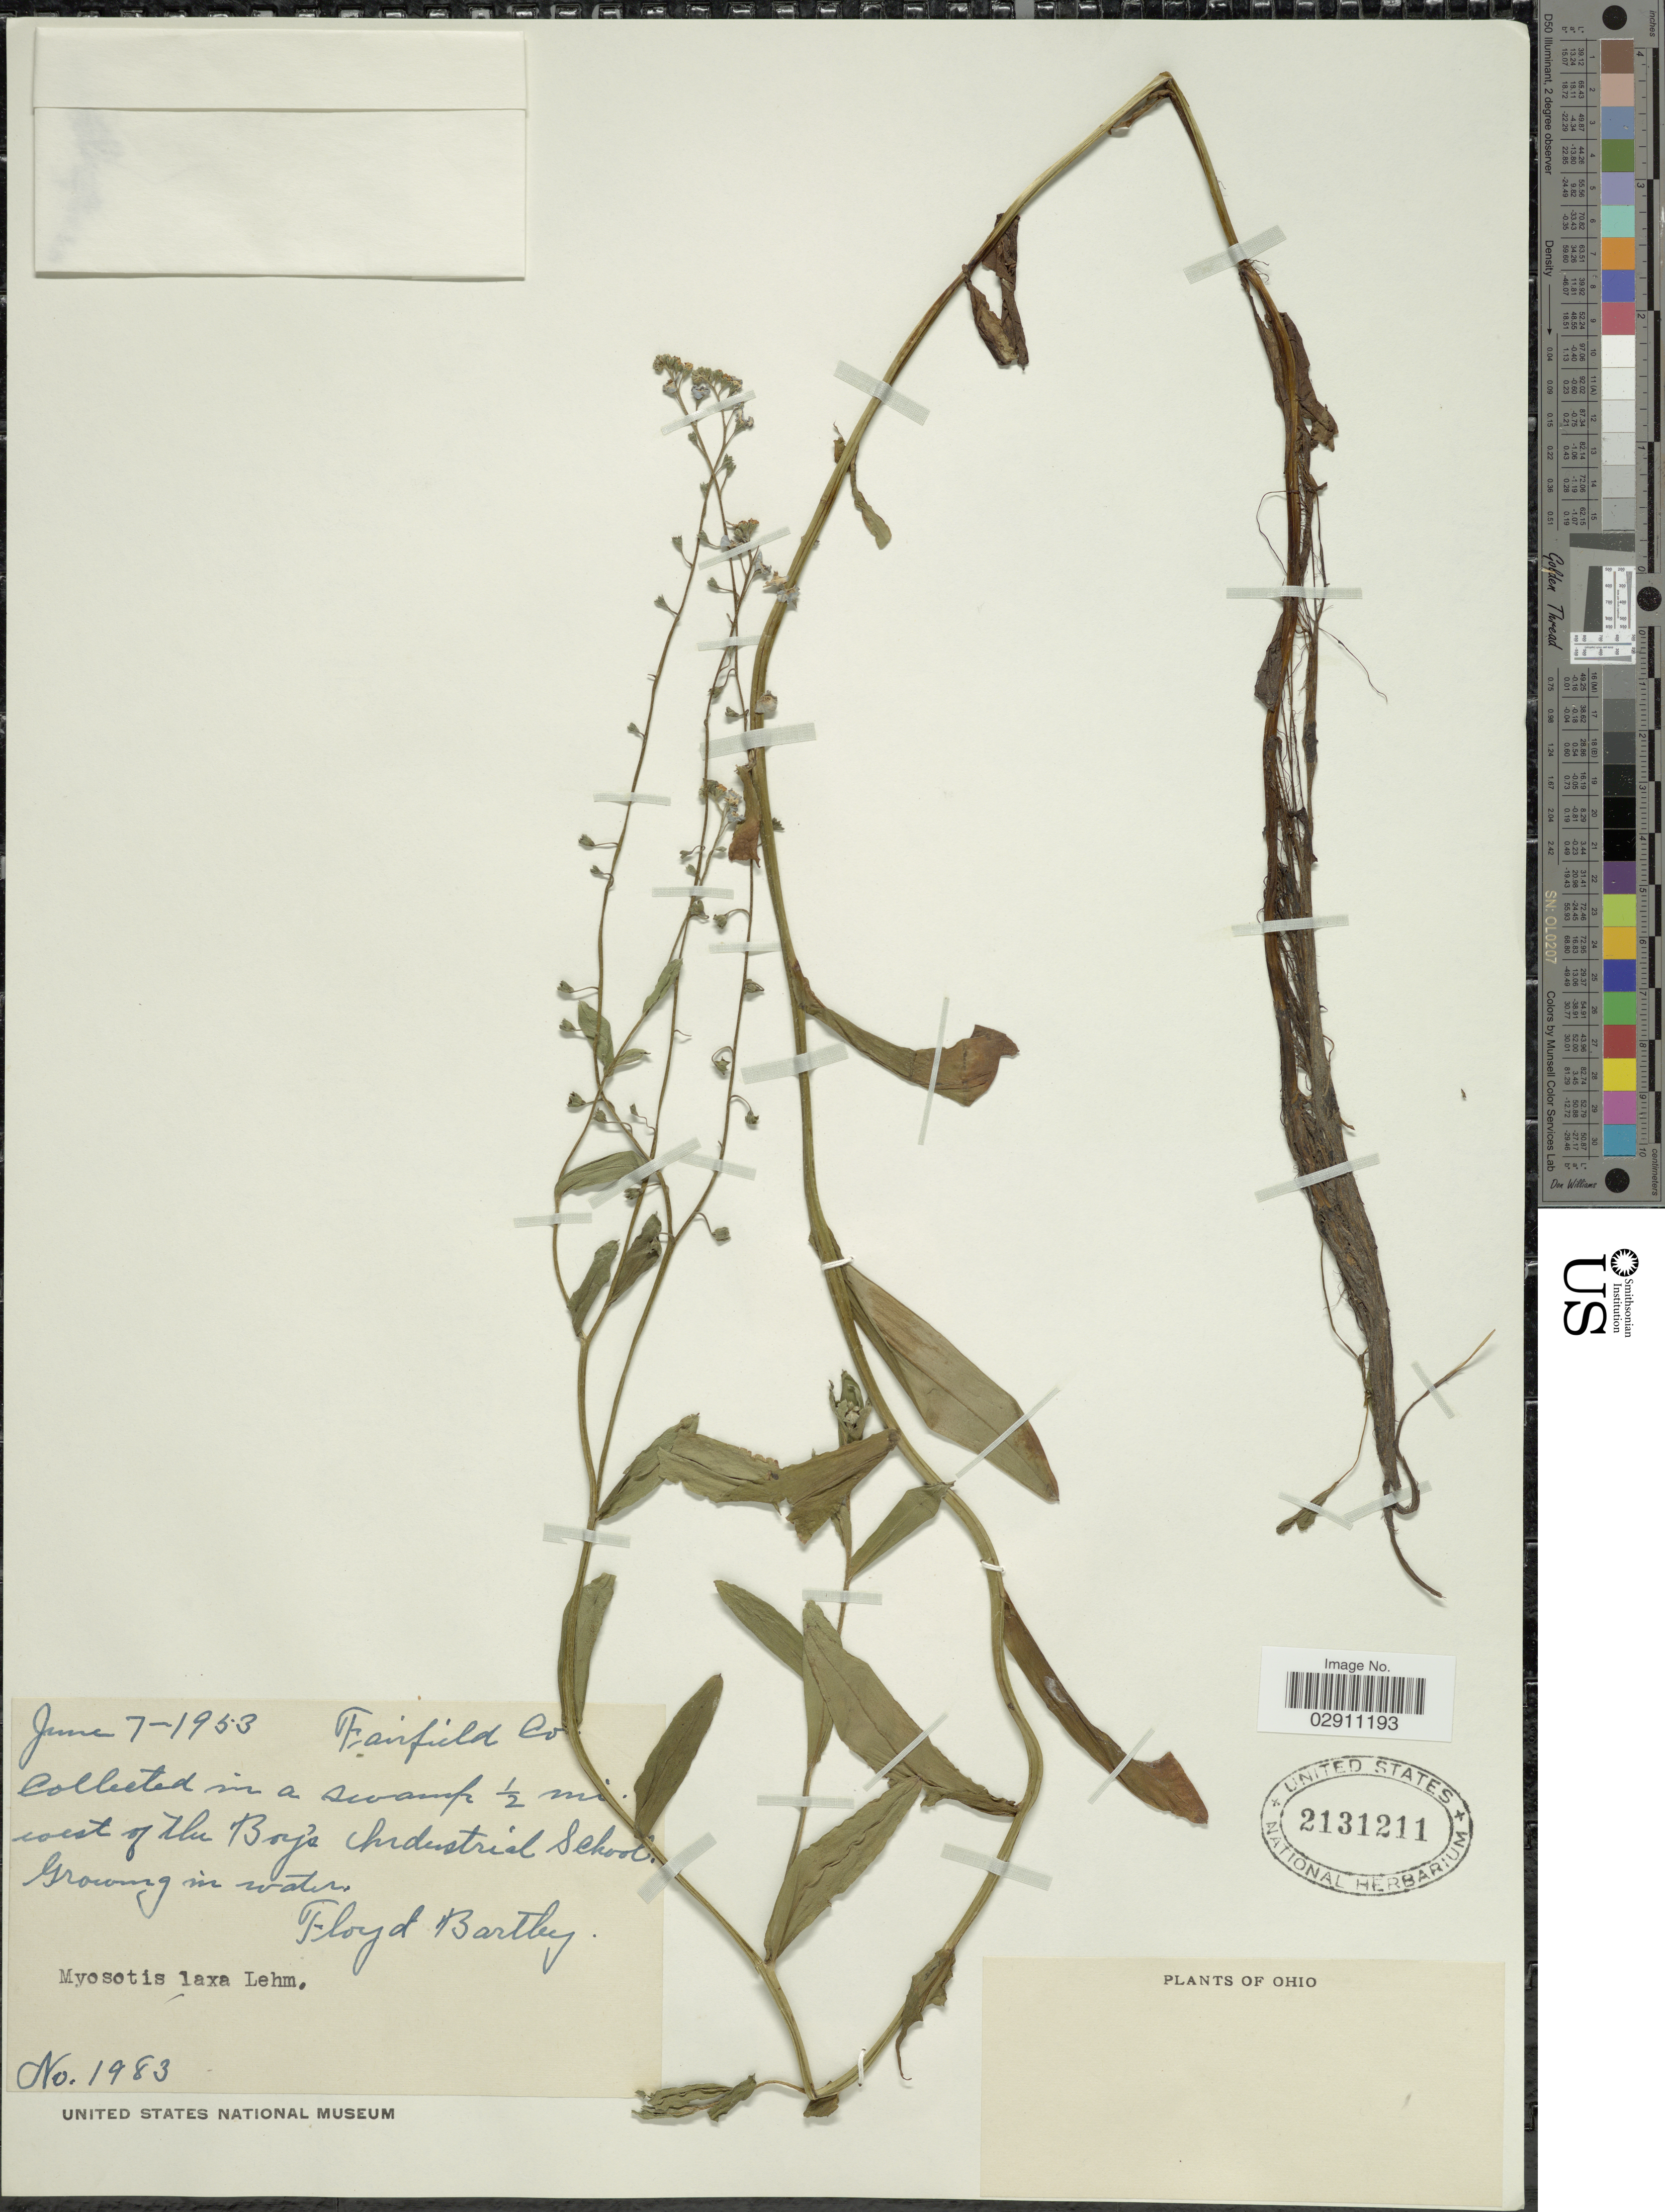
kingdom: Plantae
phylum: Tracheophyta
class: Magnoliopsida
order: Boraginales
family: Boraginaceae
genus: Myosotis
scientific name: Myosotis laxa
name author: F. Lehm.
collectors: F. Bartley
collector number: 1983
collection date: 1953-06-07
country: United States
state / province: Ohio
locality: Fairfield Co., in a swamp 1/2 mi. west of the Boy's Industrial school, growing in water.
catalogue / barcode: US 2131211